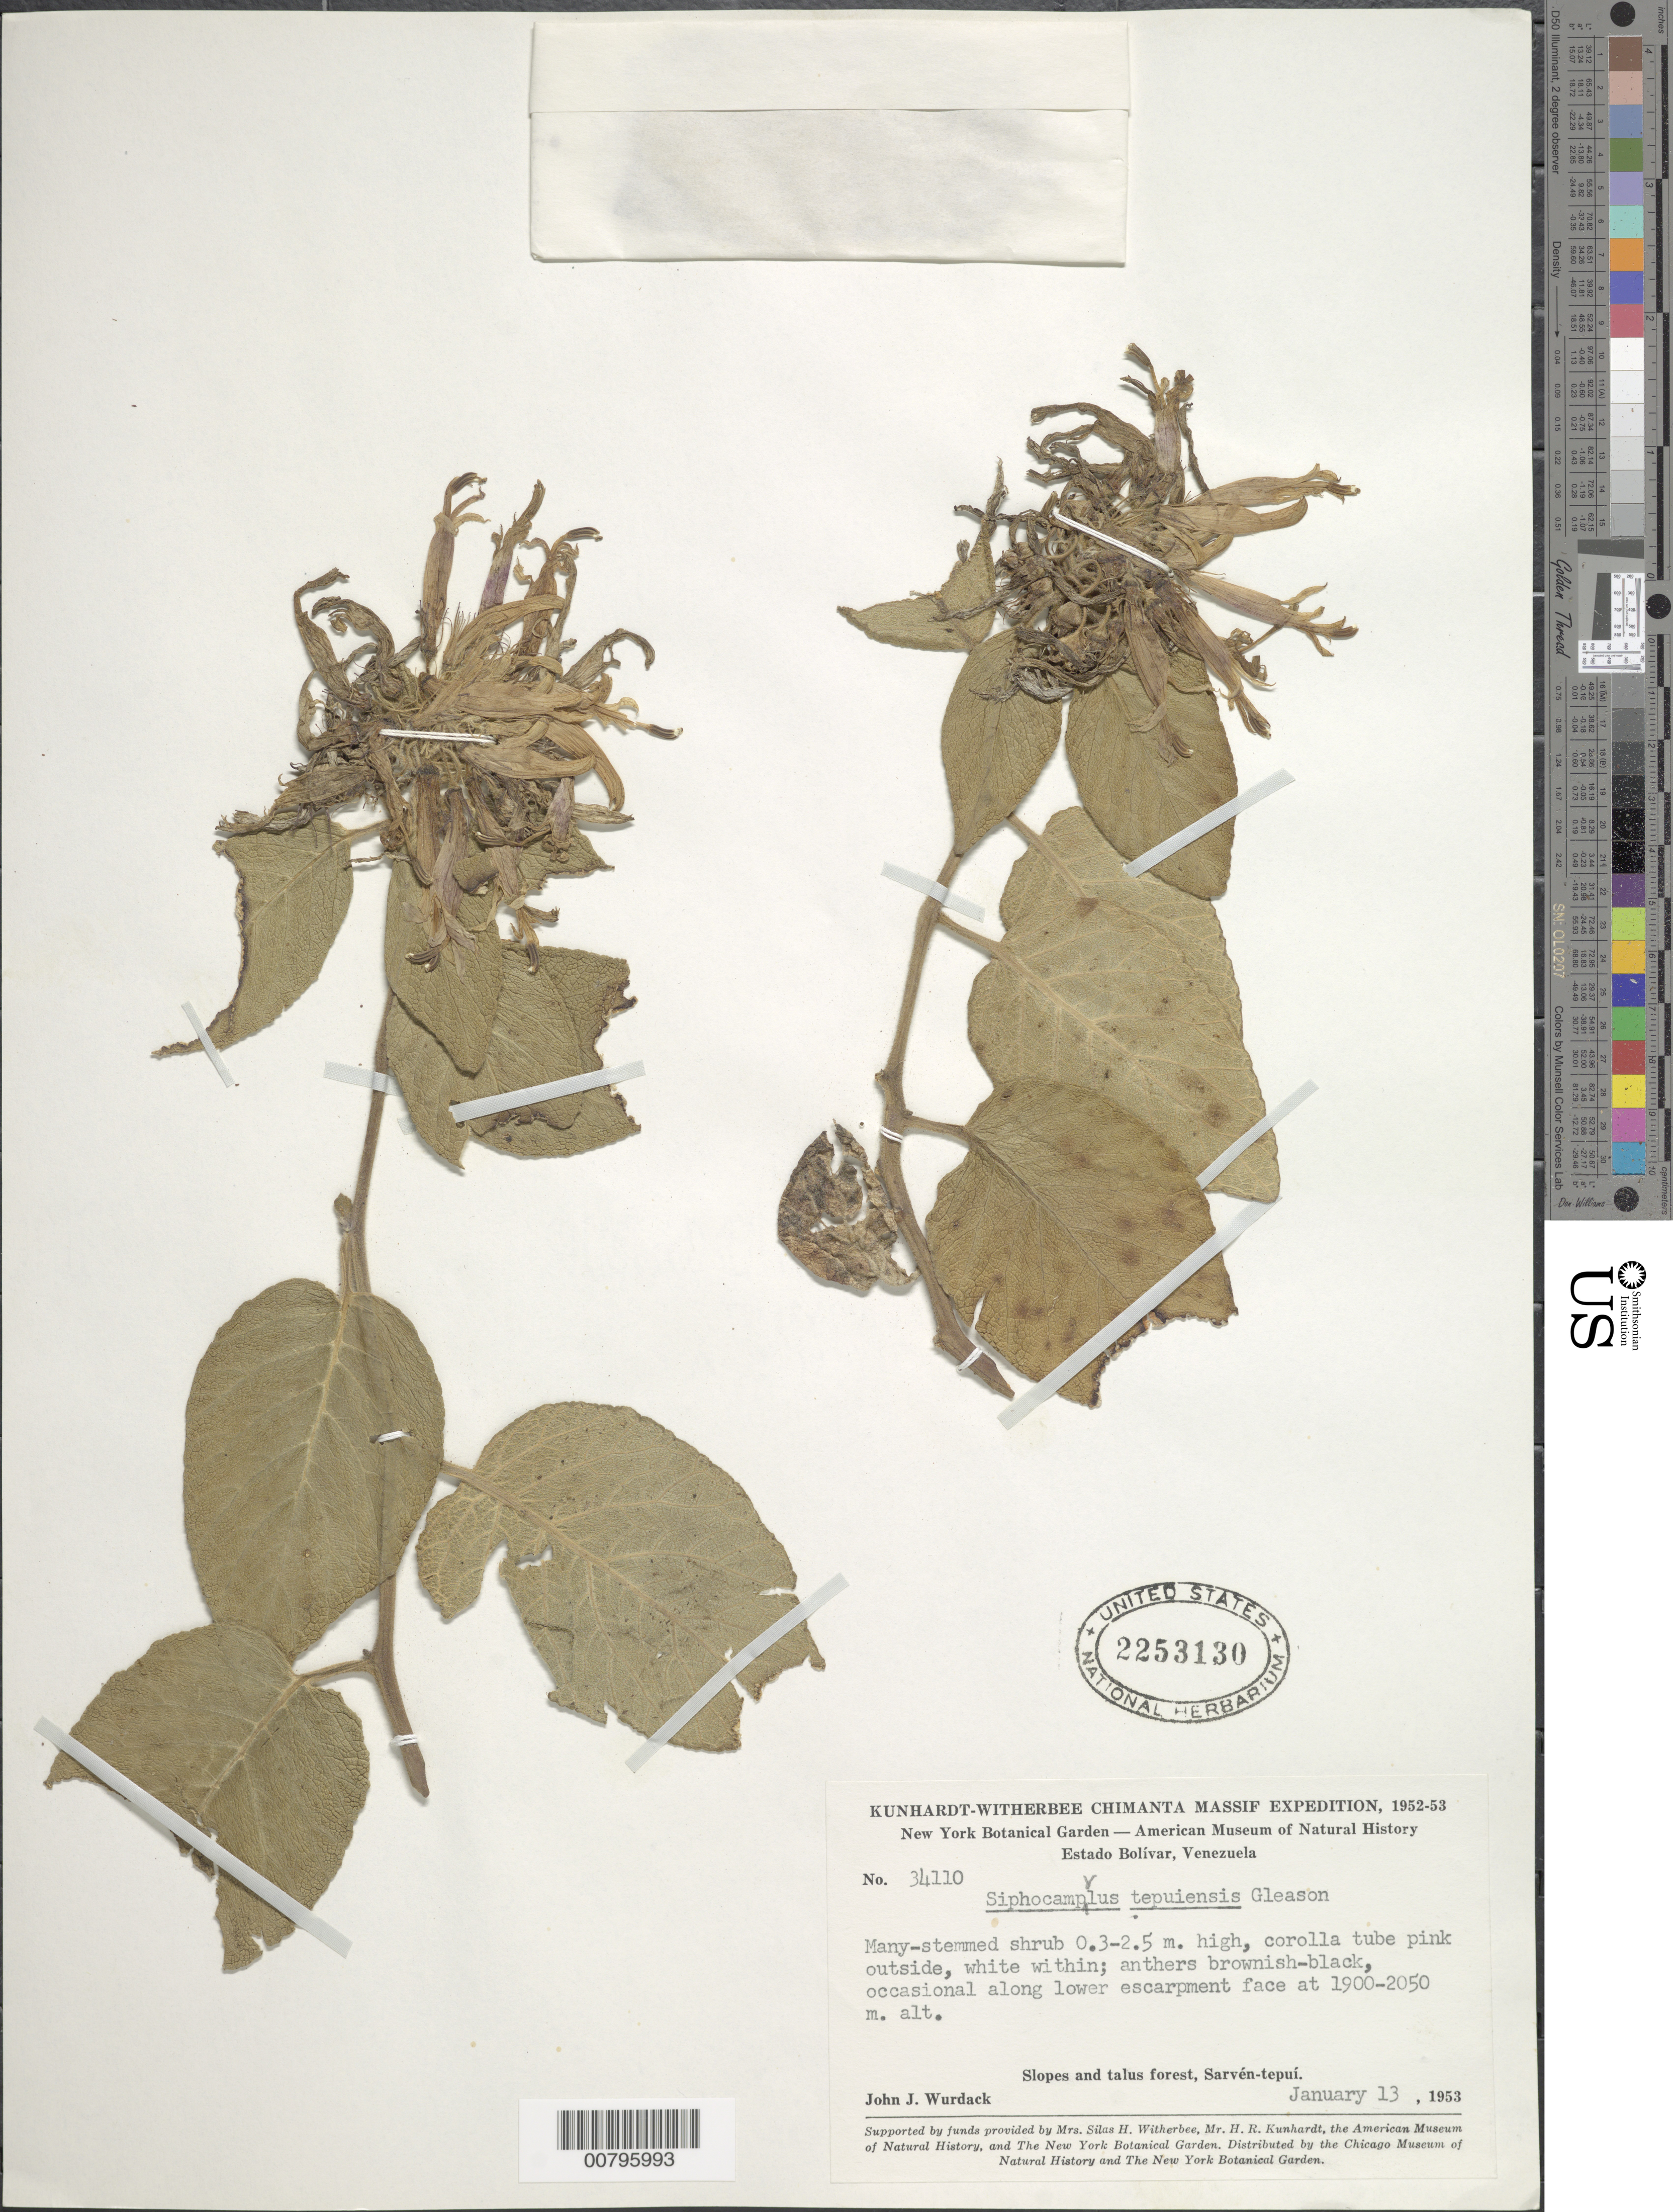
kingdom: Plantae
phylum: Tracheophyta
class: Magnoliopsida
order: Asterales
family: Campanulaceae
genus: Siphocampylus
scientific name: Siphocampylus tepuiensis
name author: Gleason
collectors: J. J. Wurdack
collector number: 34110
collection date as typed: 13-Jan-53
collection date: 1953-01-13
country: Venezuela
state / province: Bolívar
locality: Sarvén-tepuí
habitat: Slopes and talus forest; along lower escarpment face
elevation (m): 1900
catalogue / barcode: US 2253130